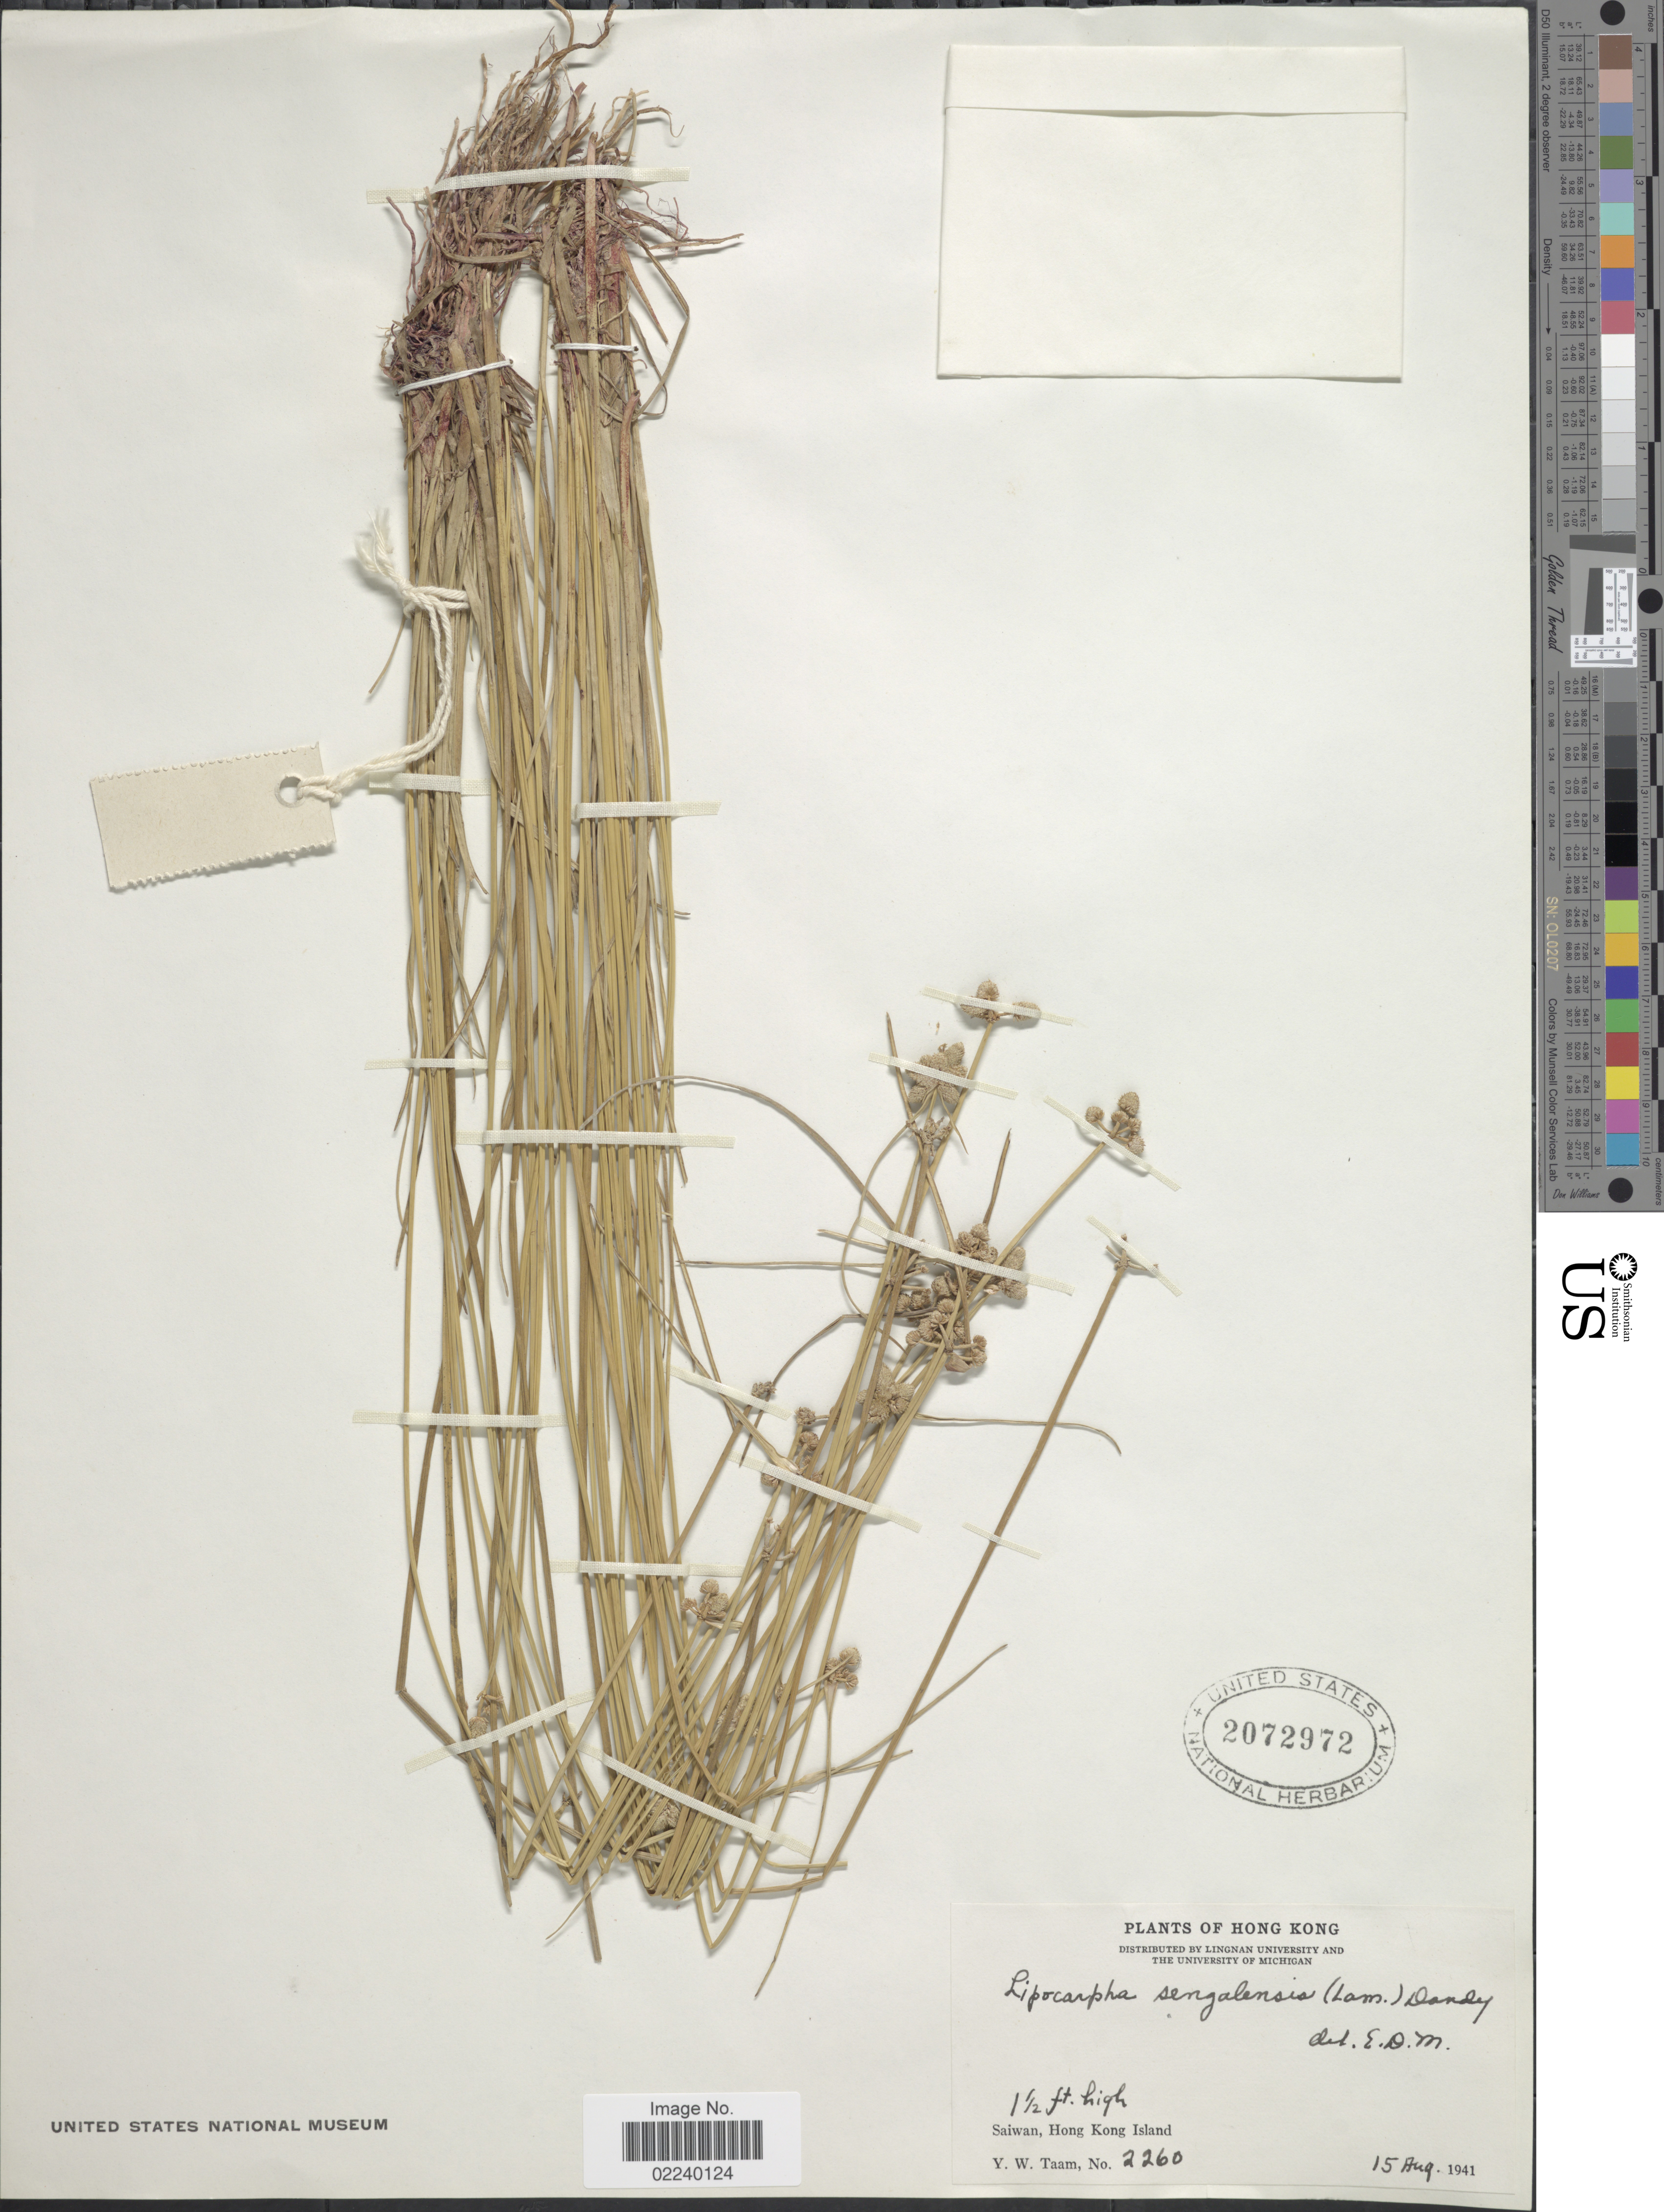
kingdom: Plantae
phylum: Tracheophyta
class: Liliopsida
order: Poales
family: Cyperaceae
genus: Cyperus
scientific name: Cyperus albescens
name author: (Steud.) Larridon & Govaerts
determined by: Strong, M. T., (US), Smithsonian Institution - National Museum of Natural History (UNITED STATES)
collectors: Y. W. Taam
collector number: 2260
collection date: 1941-08-15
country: China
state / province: Hong Kong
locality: Saiwan, Hong Kong Island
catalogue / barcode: US 2072972